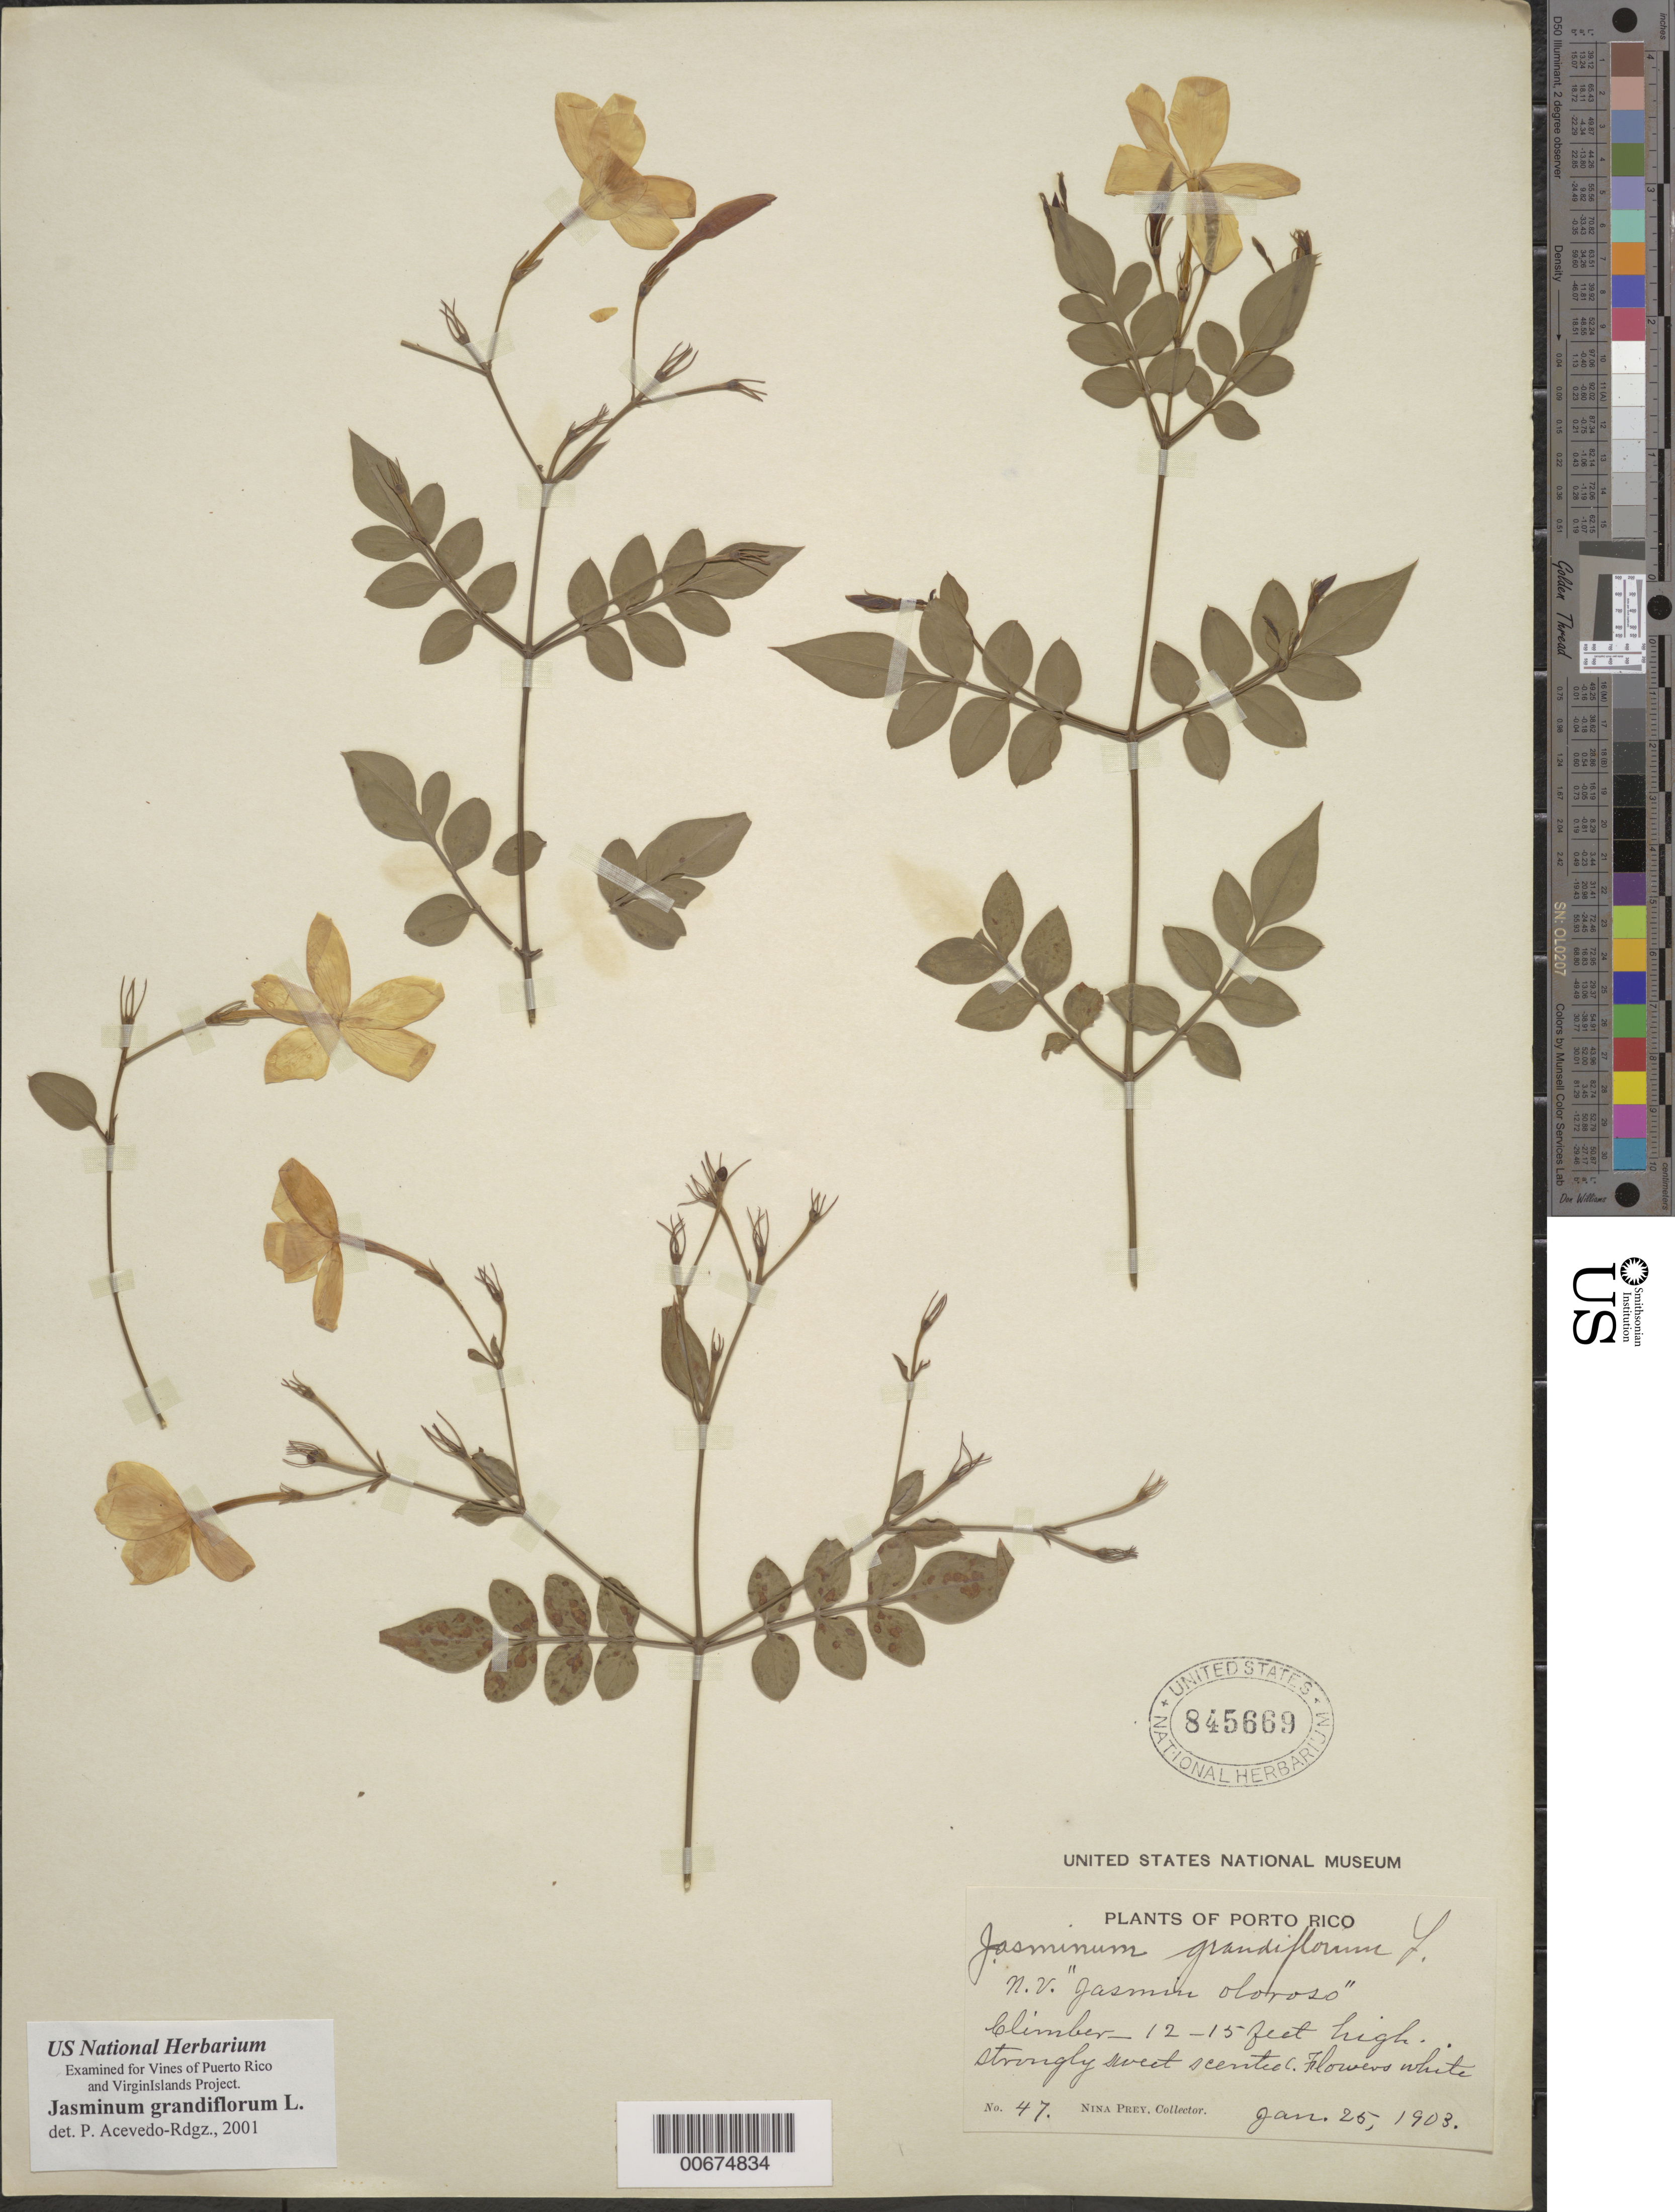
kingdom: Plantae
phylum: Tracheophyta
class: Magnoliopsida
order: Lamiales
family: Oleaceae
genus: Jasminum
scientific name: Jasminum grandiflorum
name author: L.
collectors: N. Prey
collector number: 47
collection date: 1903-01-25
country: Puerto Rico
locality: Porto Rico.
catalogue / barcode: US 845669